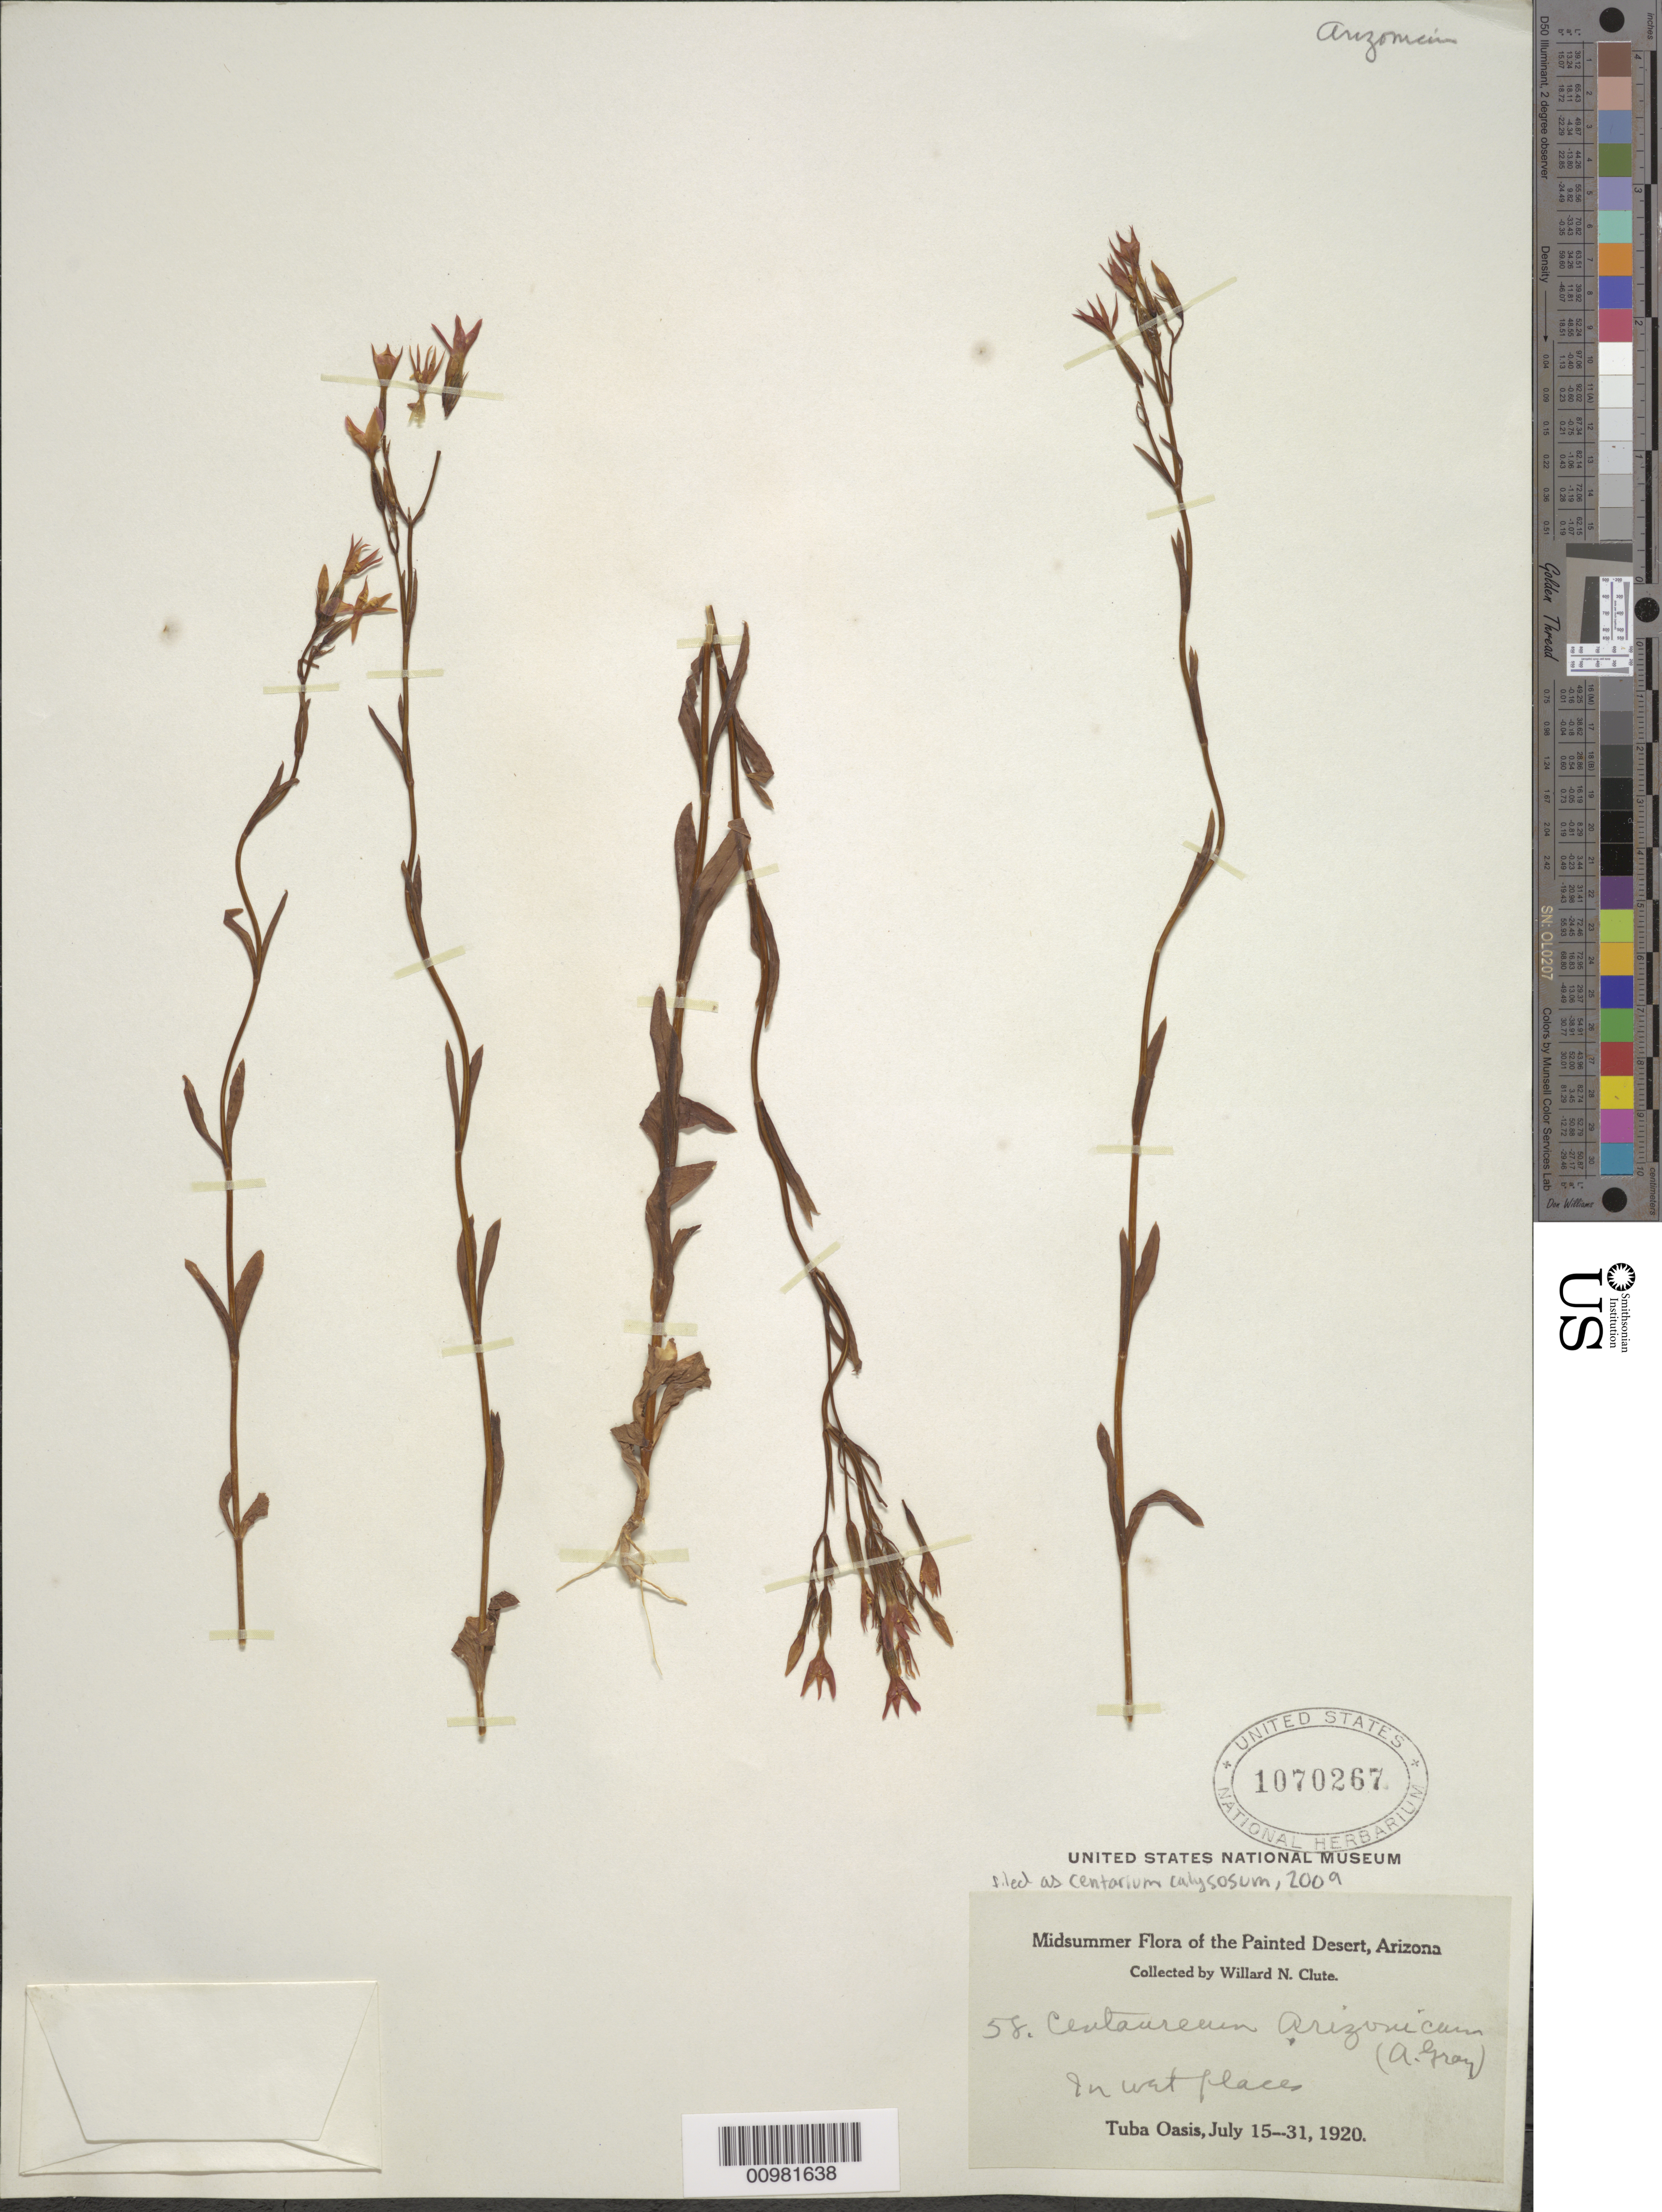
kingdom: Plantae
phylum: Tracheophyta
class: Magnoliopsida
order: Gentianales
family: Gentianaceae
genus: Centaurium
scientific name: Centaurium calycosum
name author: (Buckley) Buckley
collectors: W. N. Clute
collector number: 58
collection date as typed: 15 Jul 1920 to 31 Jul 1920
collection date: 1920-07-15/1920-07-31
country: United States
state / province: Arizona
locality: Painted Desert, Tuba Oasis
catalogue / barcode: US 1070267